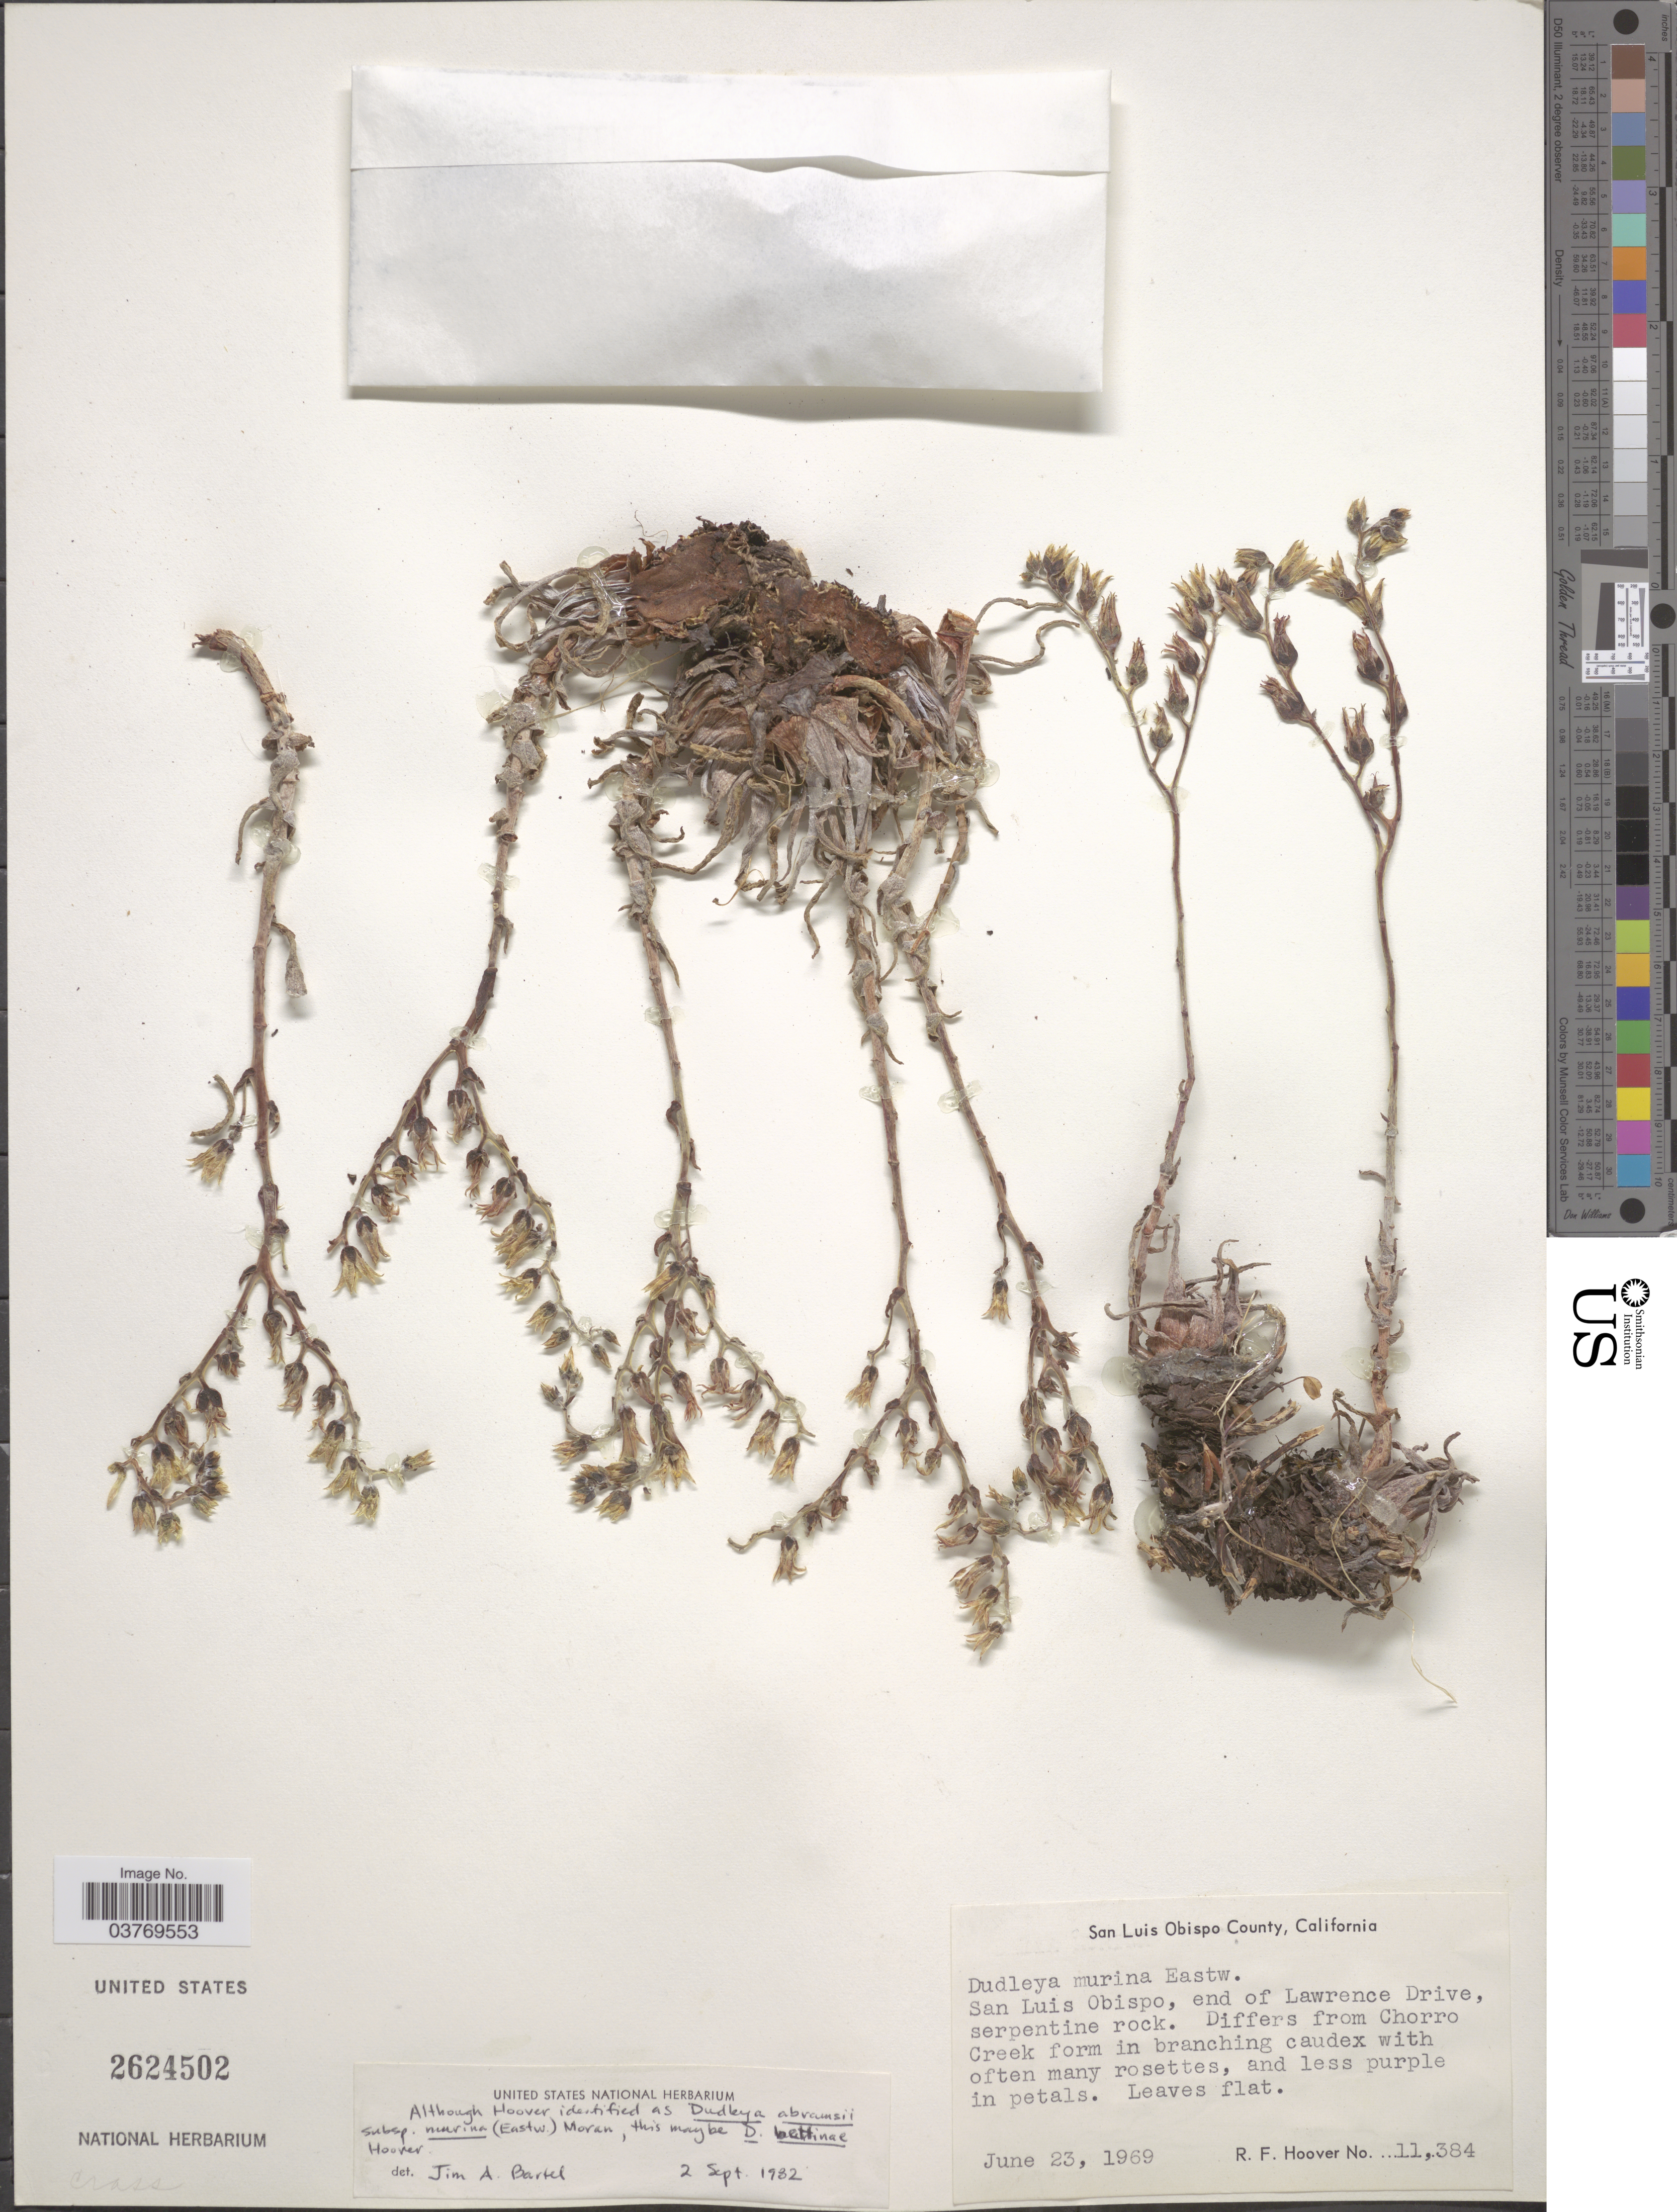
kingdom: Plantae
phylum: Tracheophyta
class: Magnoliopsida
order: Saxifragales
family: Crassulaceae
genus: Dudleya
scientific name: Dudleya abramsii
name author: Rose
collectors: R. F. Hoover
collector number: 11384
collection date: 1969-06-23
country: United States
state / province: California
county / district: San Luis Obispo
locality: San Luis Obispo County. San Luis Obispo, end of Lawrence Drive, serpentine rock.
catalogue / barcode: US 2624502